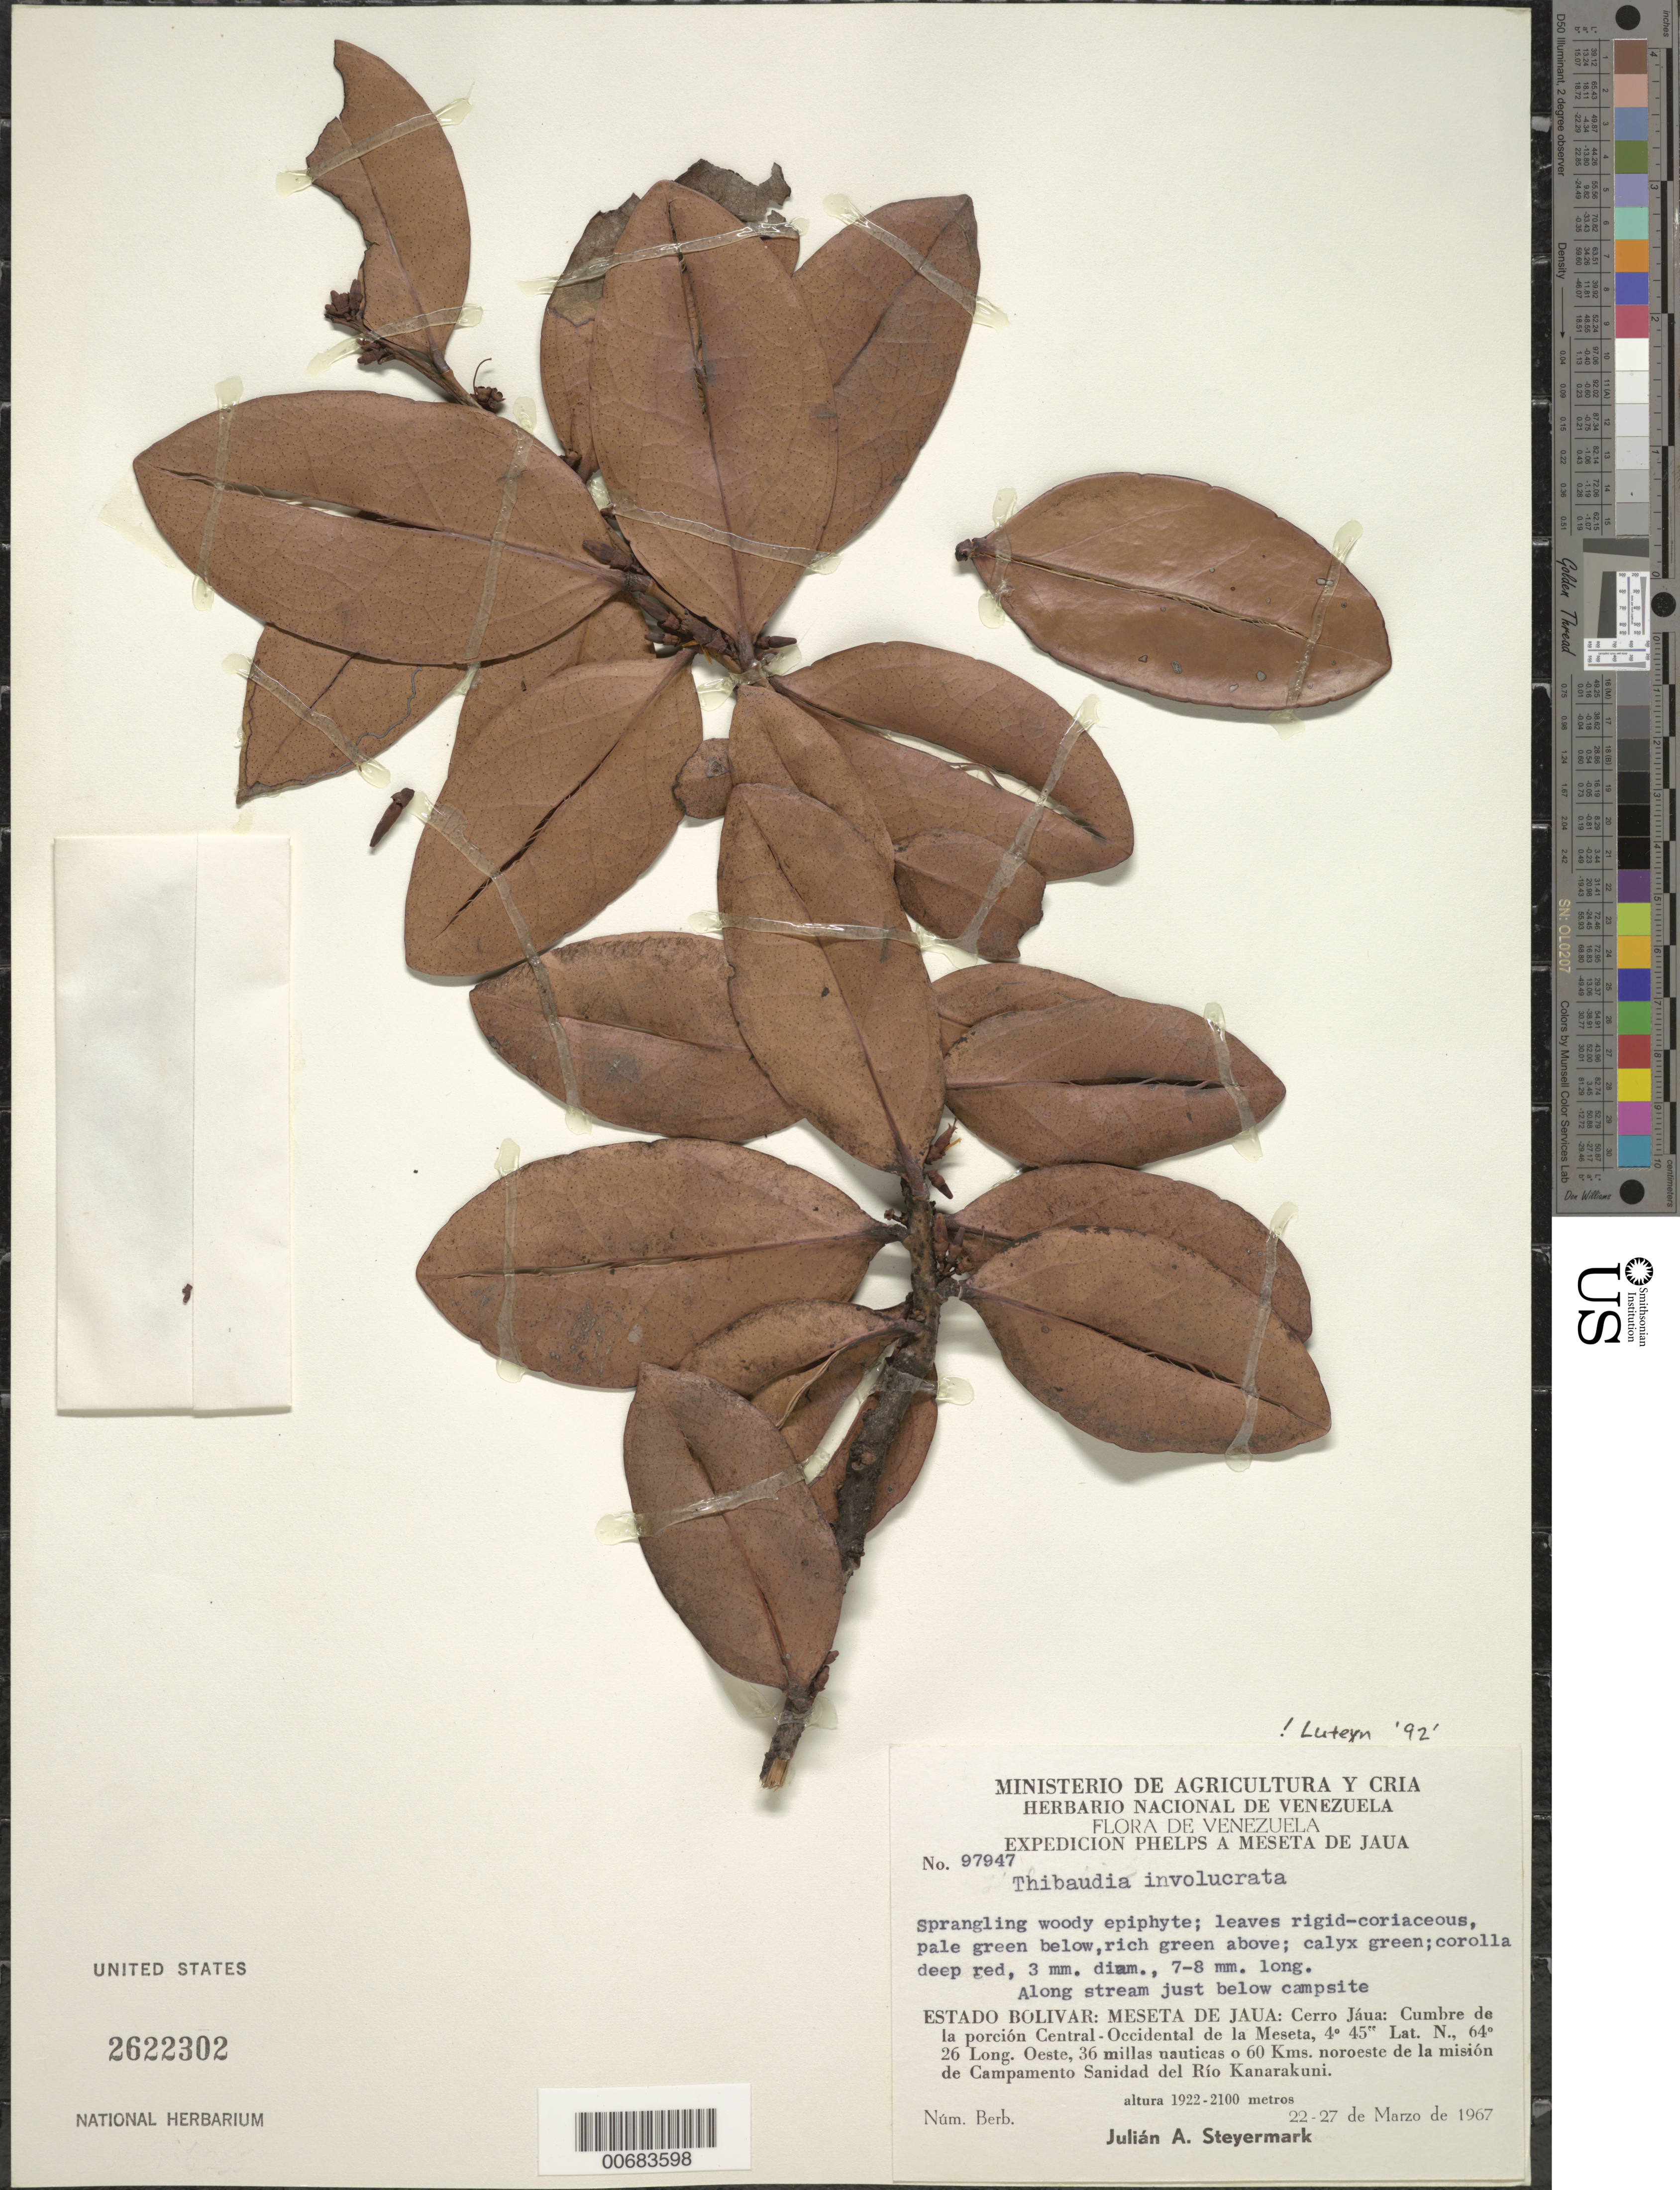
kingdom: Plantae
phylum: Tracheophyta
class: Magnoliopsida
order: Ericales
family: Ericaceae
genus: Thibaudia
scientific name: Thibaudia involucrata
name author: A.C. Sm.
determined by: Luteyn, J. L.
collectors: J. Steyermark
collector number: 97947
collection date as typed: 22-Mar-67 to 27-Mar-67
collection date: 1967-03-22/1967-03-27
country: Venezuela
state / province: Bolívar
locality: Meseta del Jaua: Cerro Jáua, cumbre de la porcion Central-Occidental de la Meseta, 36 millas nauticas o 60 km NO de la mision de Campamento Sanidad del Río Kanarakuni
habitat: Along stream just below campsite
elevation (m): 1922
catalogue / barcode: US 2622302